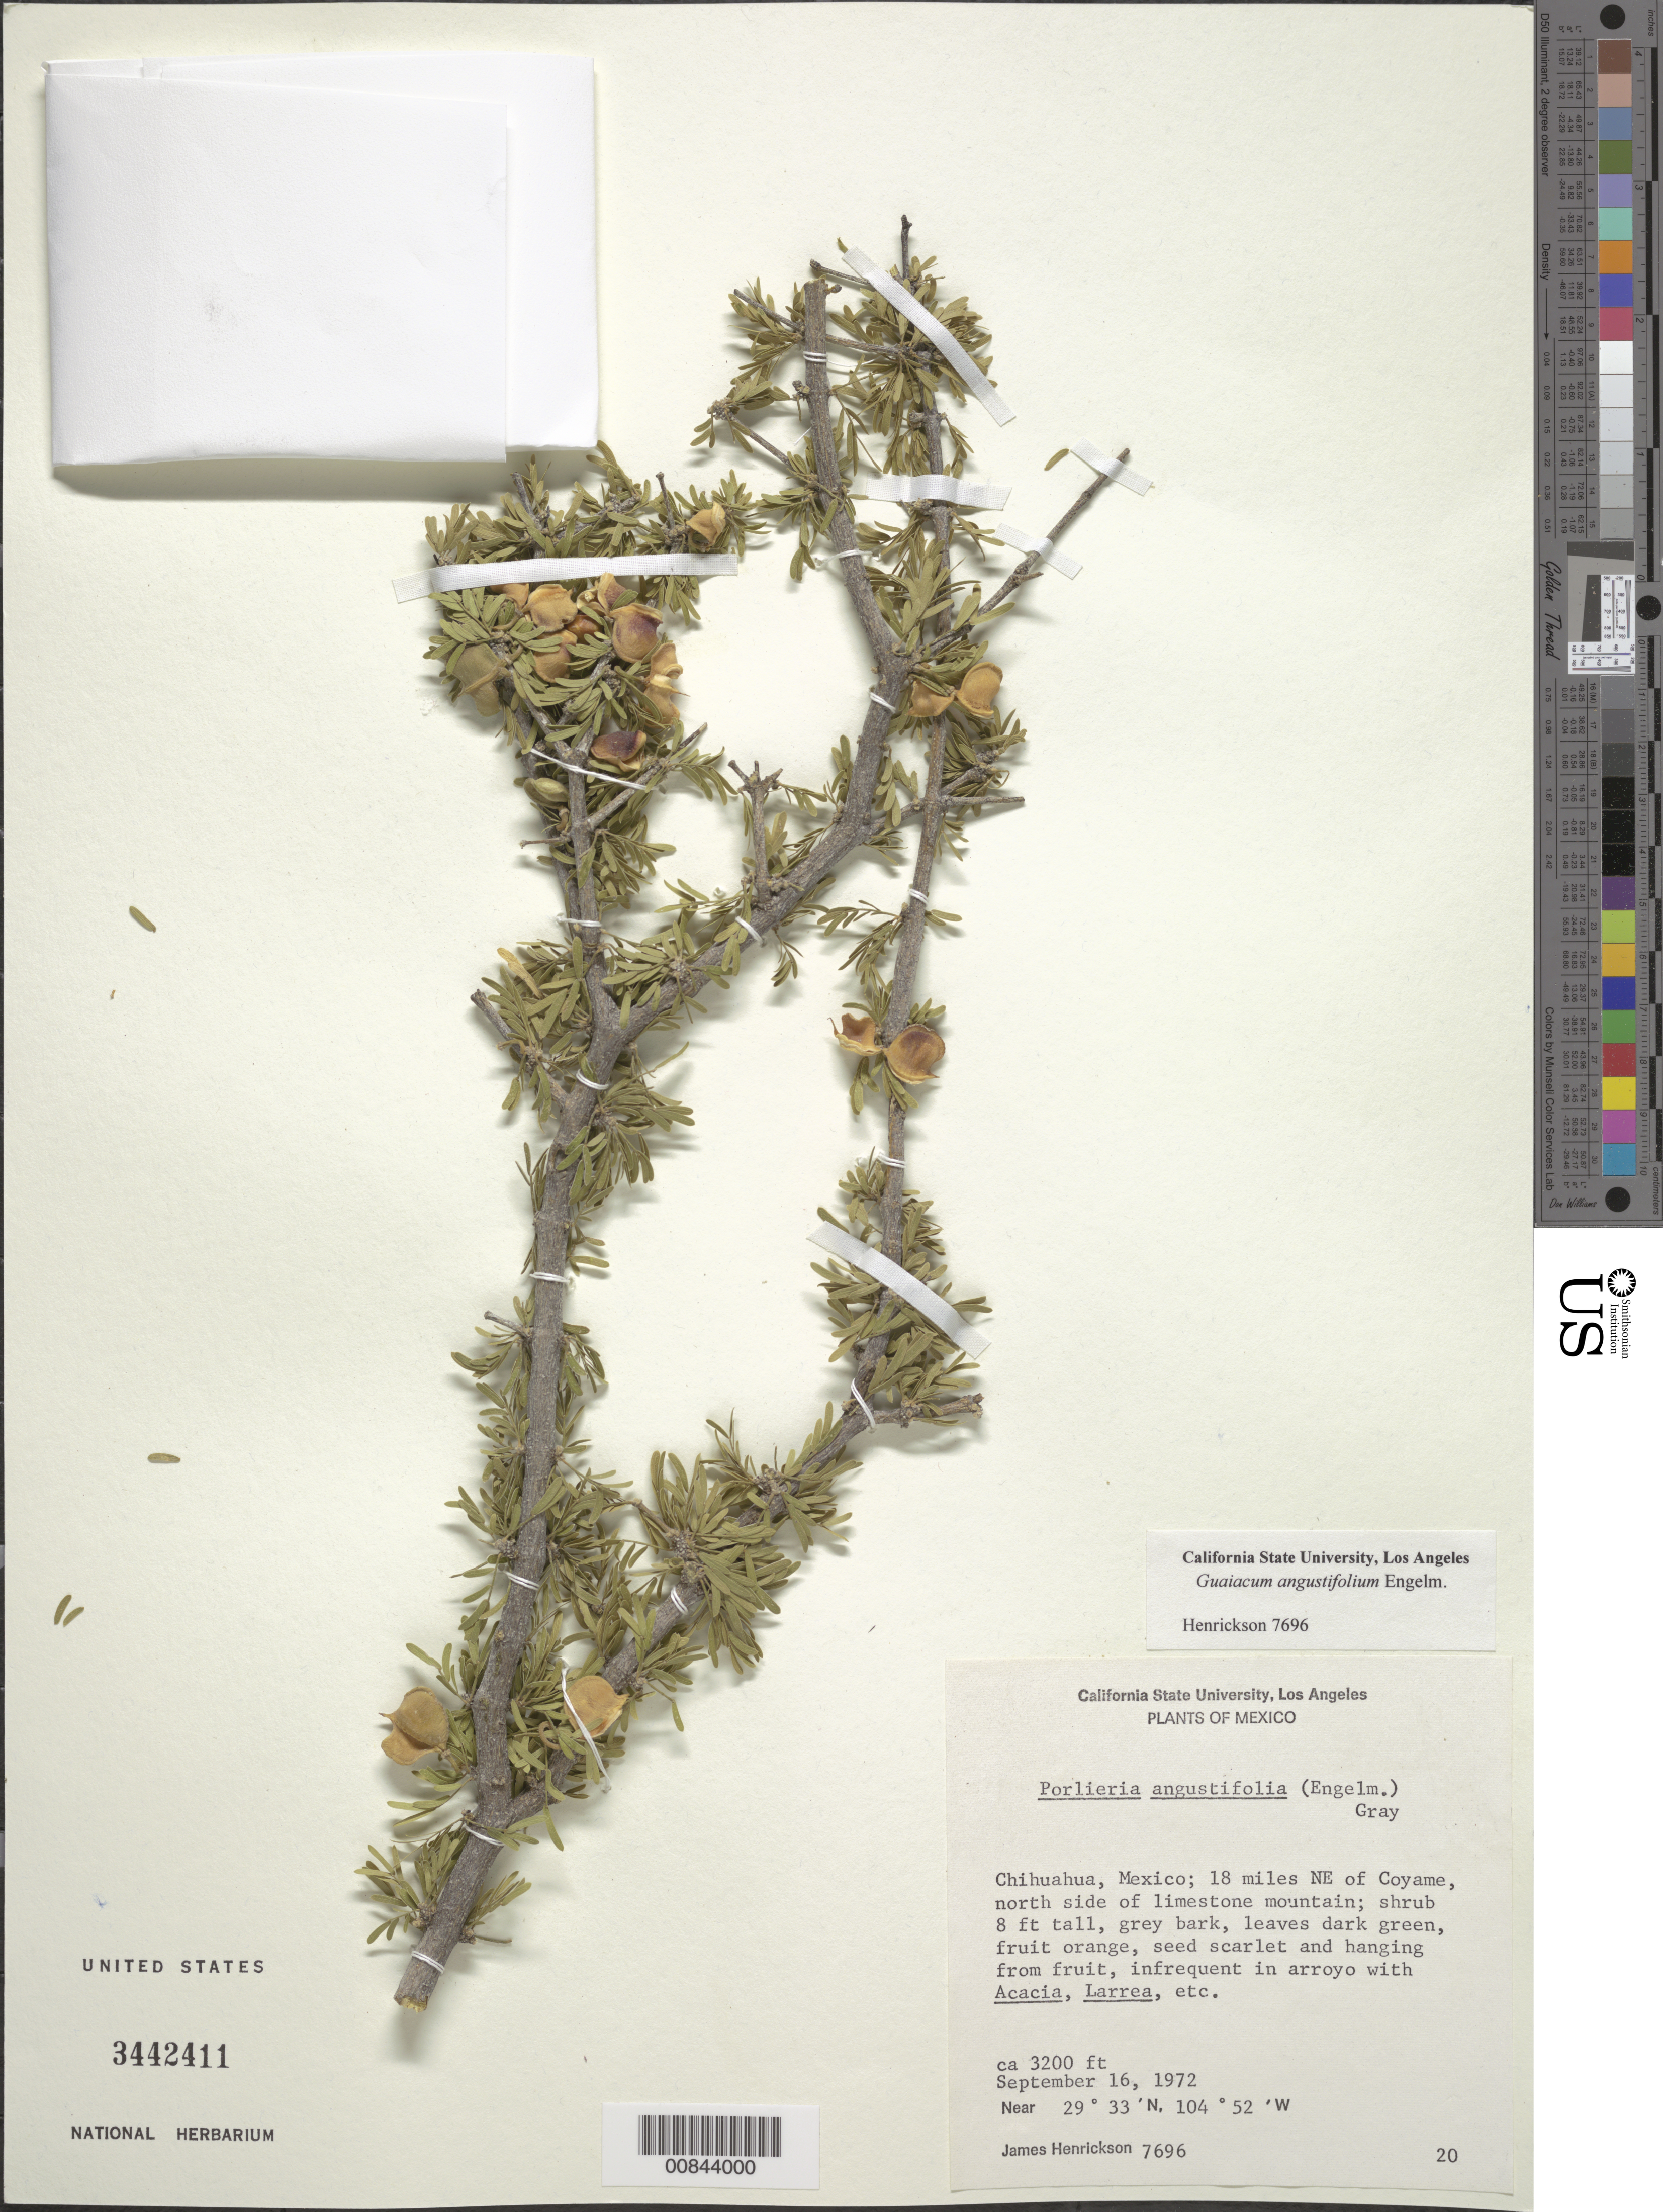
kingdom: Plantae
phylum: Tracheophyta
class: Magnoliopsida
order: Zygophyllales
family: Zygophyllaceae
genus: Guaiacum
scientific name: Guaiacum angustifolium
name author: Engelm.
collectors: J. S. Henrickson & E. Lee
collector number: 7696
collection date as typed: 16 Sep 1972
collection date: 1972-09-16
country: Mexico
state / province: Chihuahua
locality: NE of Coyame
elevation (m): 975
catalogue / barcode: US 3442411